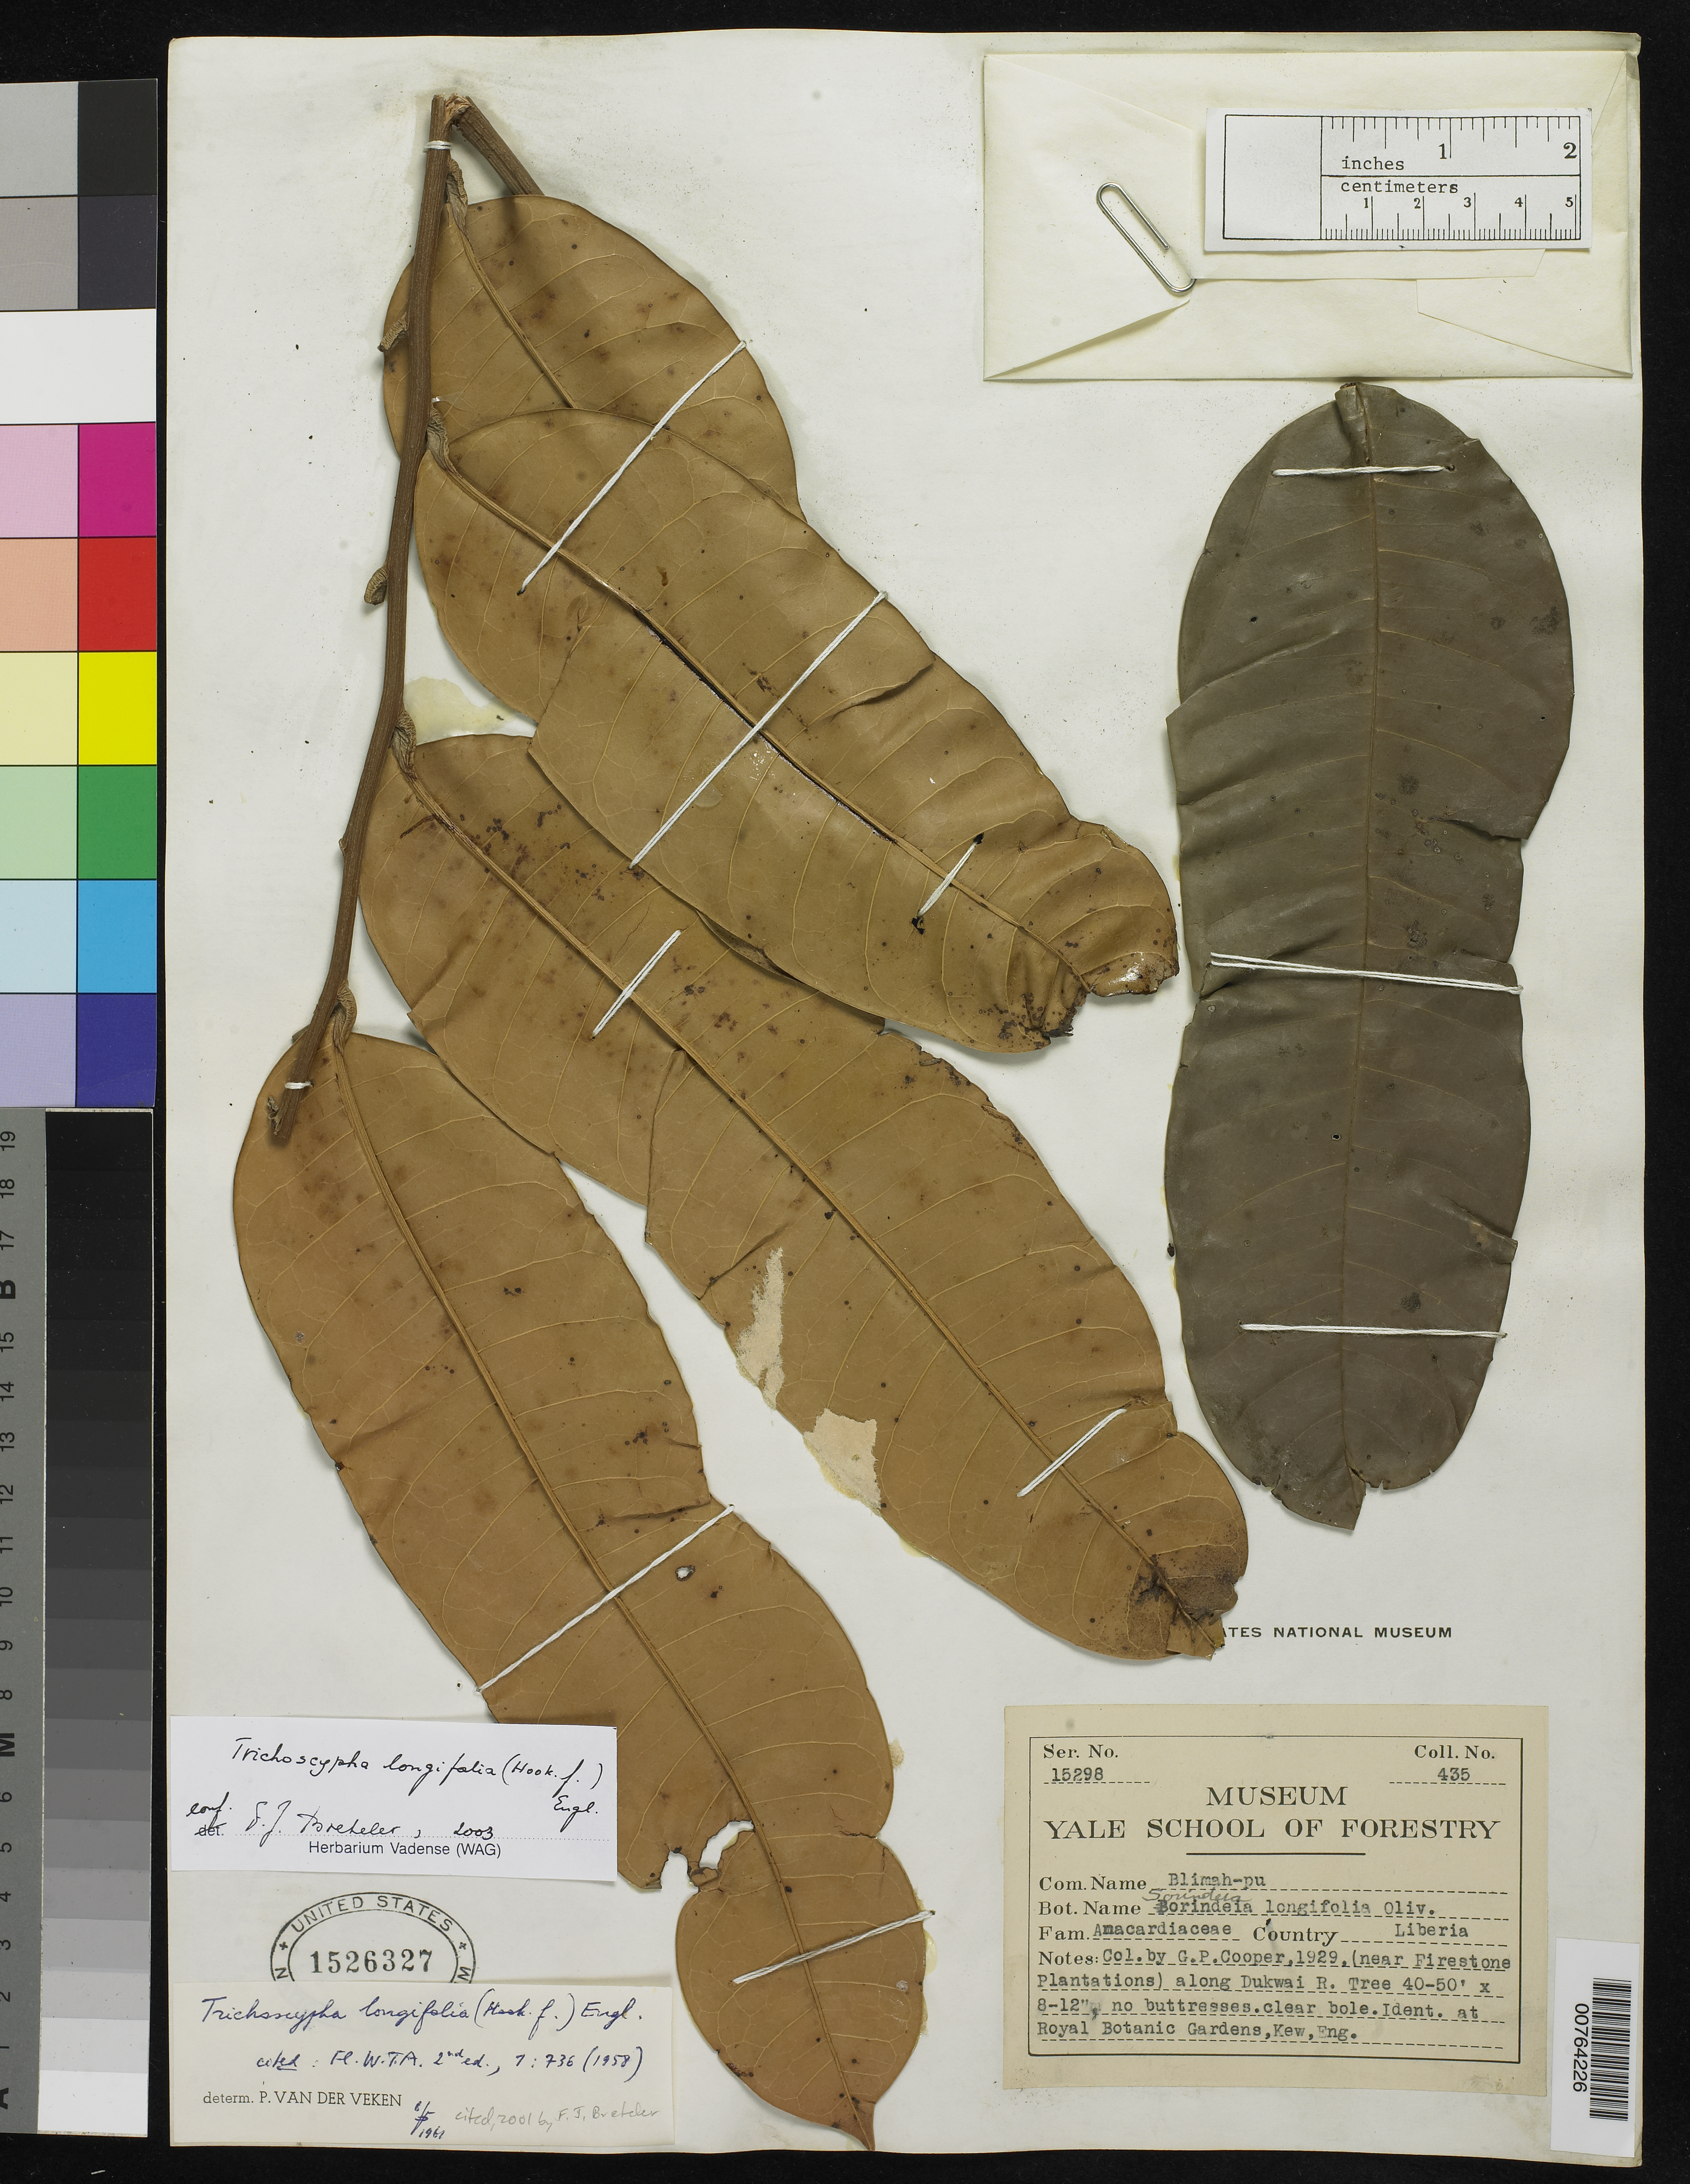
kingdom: Plantae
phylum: Tracheophyta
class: Magnoliopsida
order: Sapindales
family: Anacardiaceae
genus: Trichoscypha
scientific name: Trichoscypha longifolia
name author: (Hook. f.) Engl.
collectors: G. Cooper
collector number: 435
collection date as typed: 1929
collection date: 1929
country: Liberia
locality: (near Firestone Plantations) along Dukwai River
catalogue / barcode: US 1526327